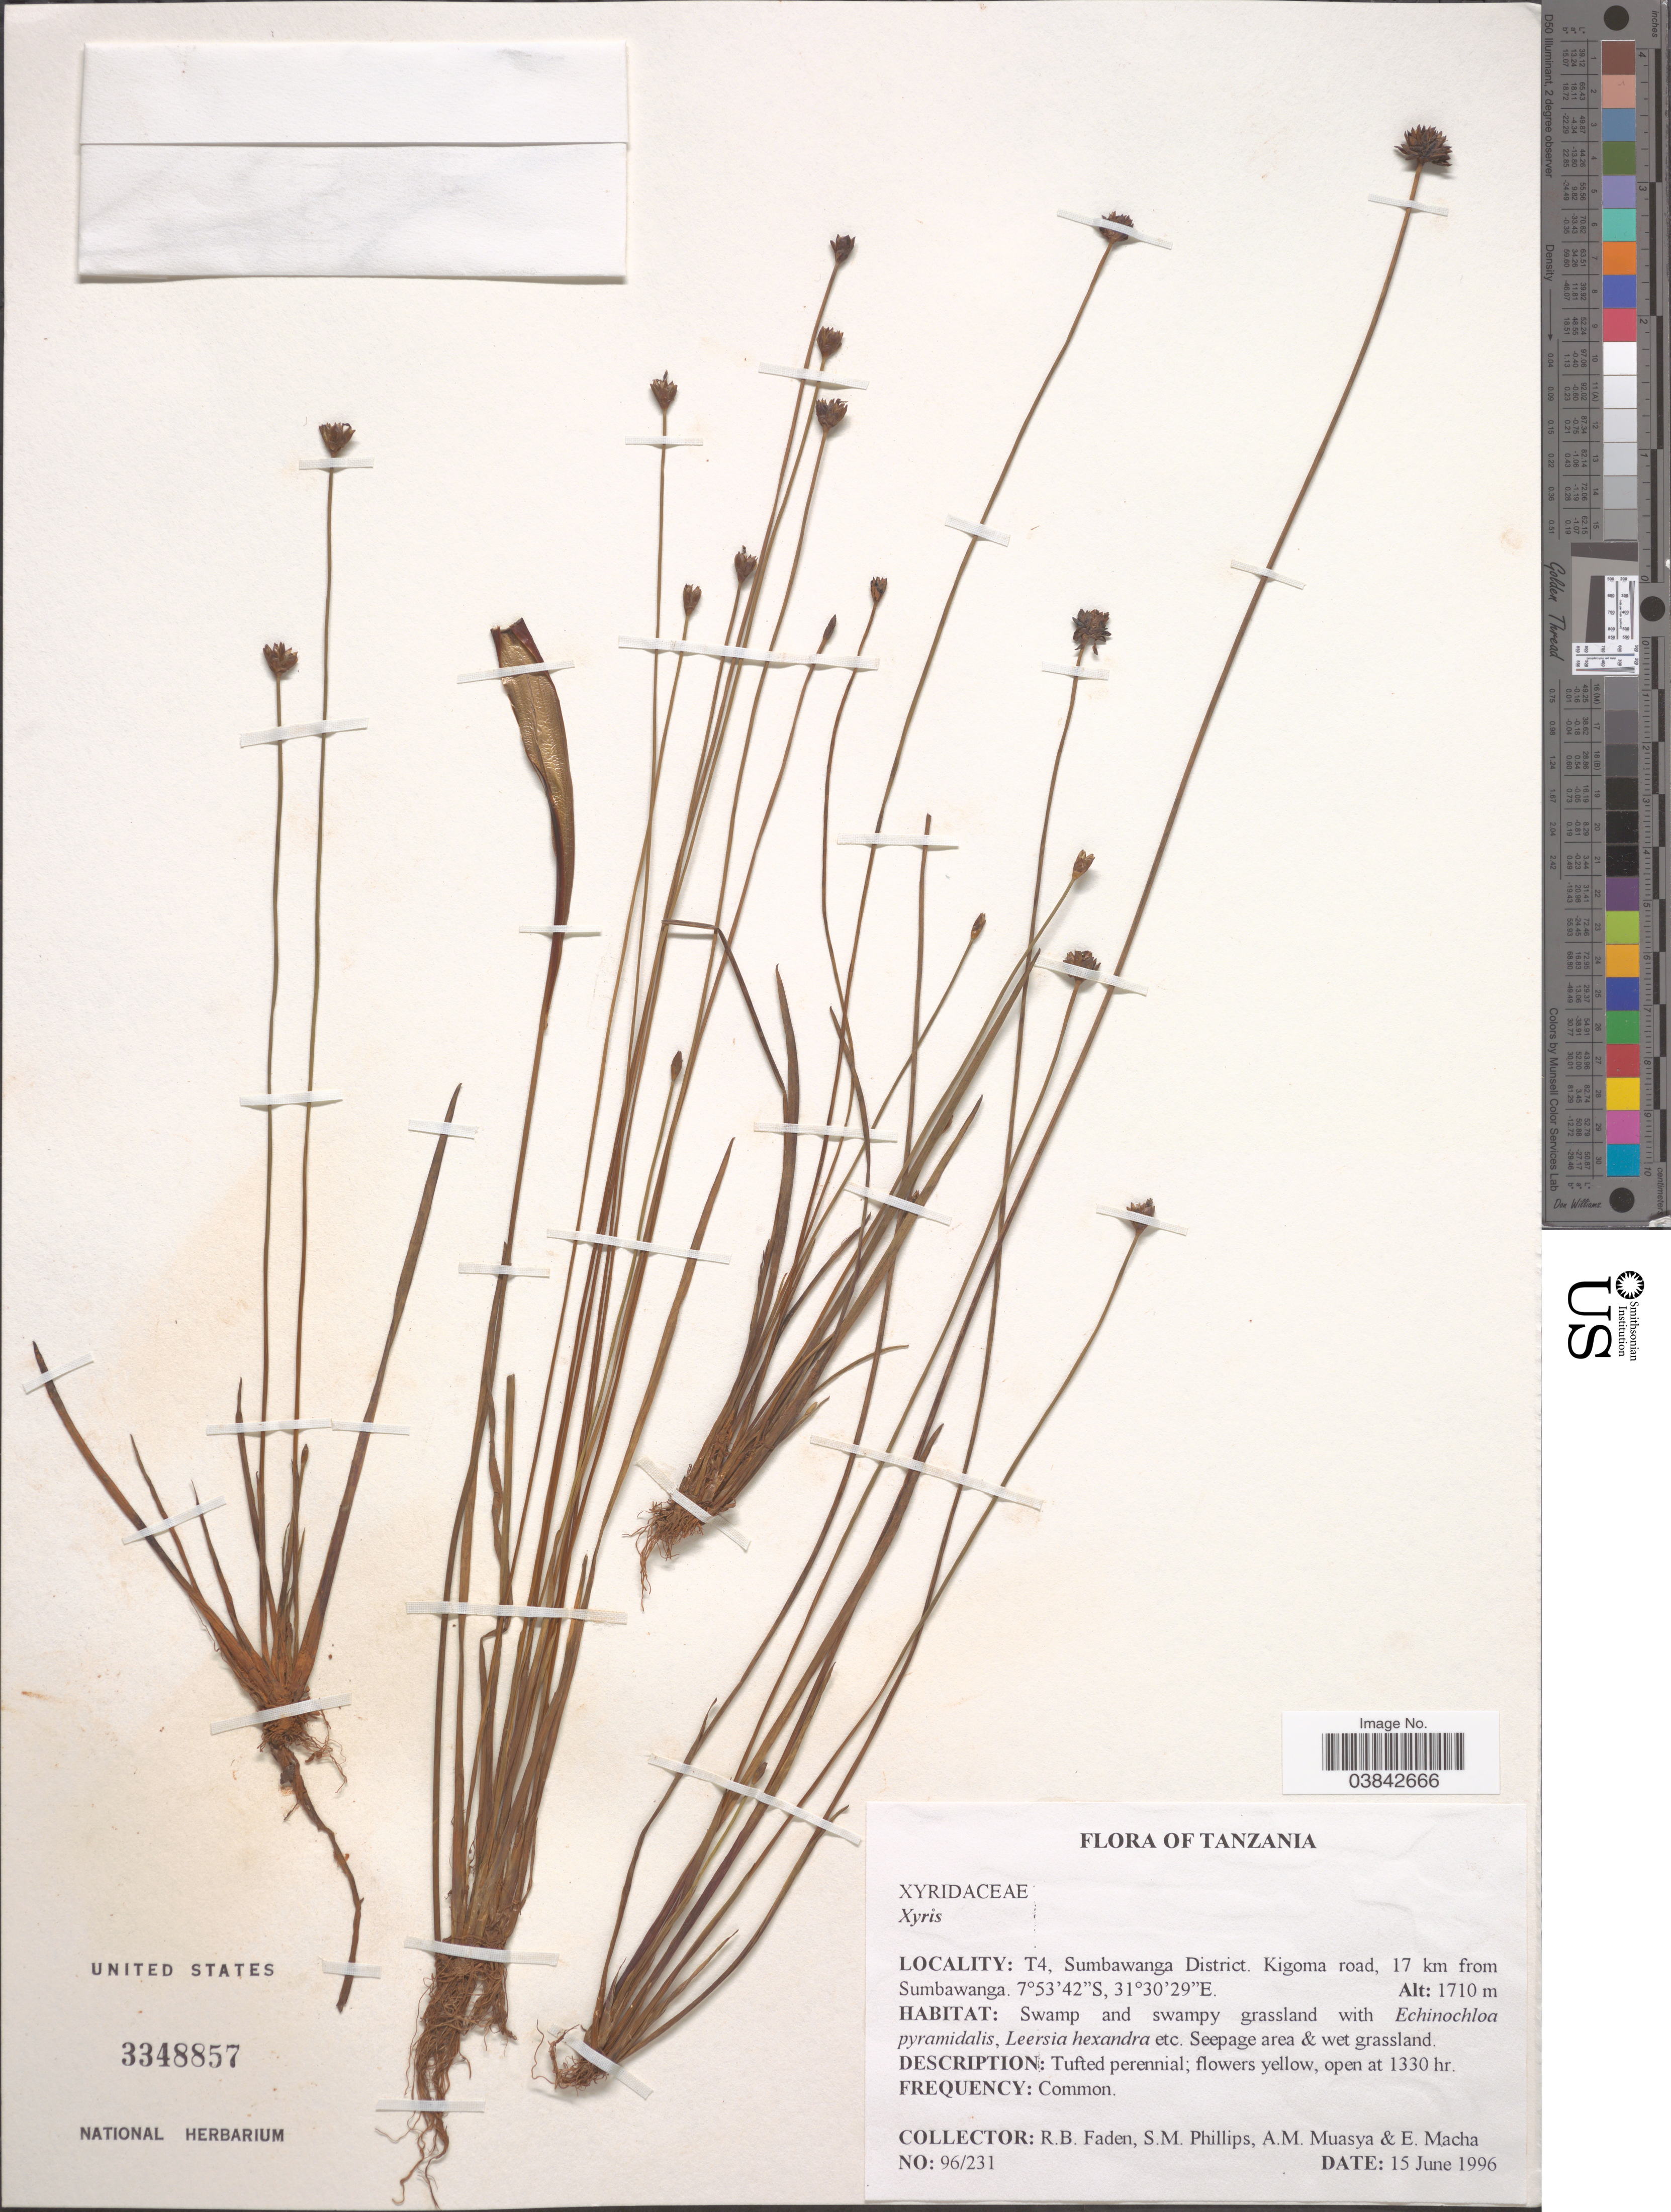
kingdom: Plantae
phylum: Tracheophyta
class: Liliopsida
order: Poales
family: Xyridaceae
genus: Xyris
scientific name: Xyris sp.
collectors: R. B. Faden, S. M. Phillips, A. Muasya & E. Macha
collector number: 96/231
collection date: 1996-06-15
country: Tanzania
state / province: Kigoma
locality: T4, Sumbawanga District. Kigoma road, 17 km from Sumbawanga.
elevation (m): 1710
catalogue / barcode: US 3348857